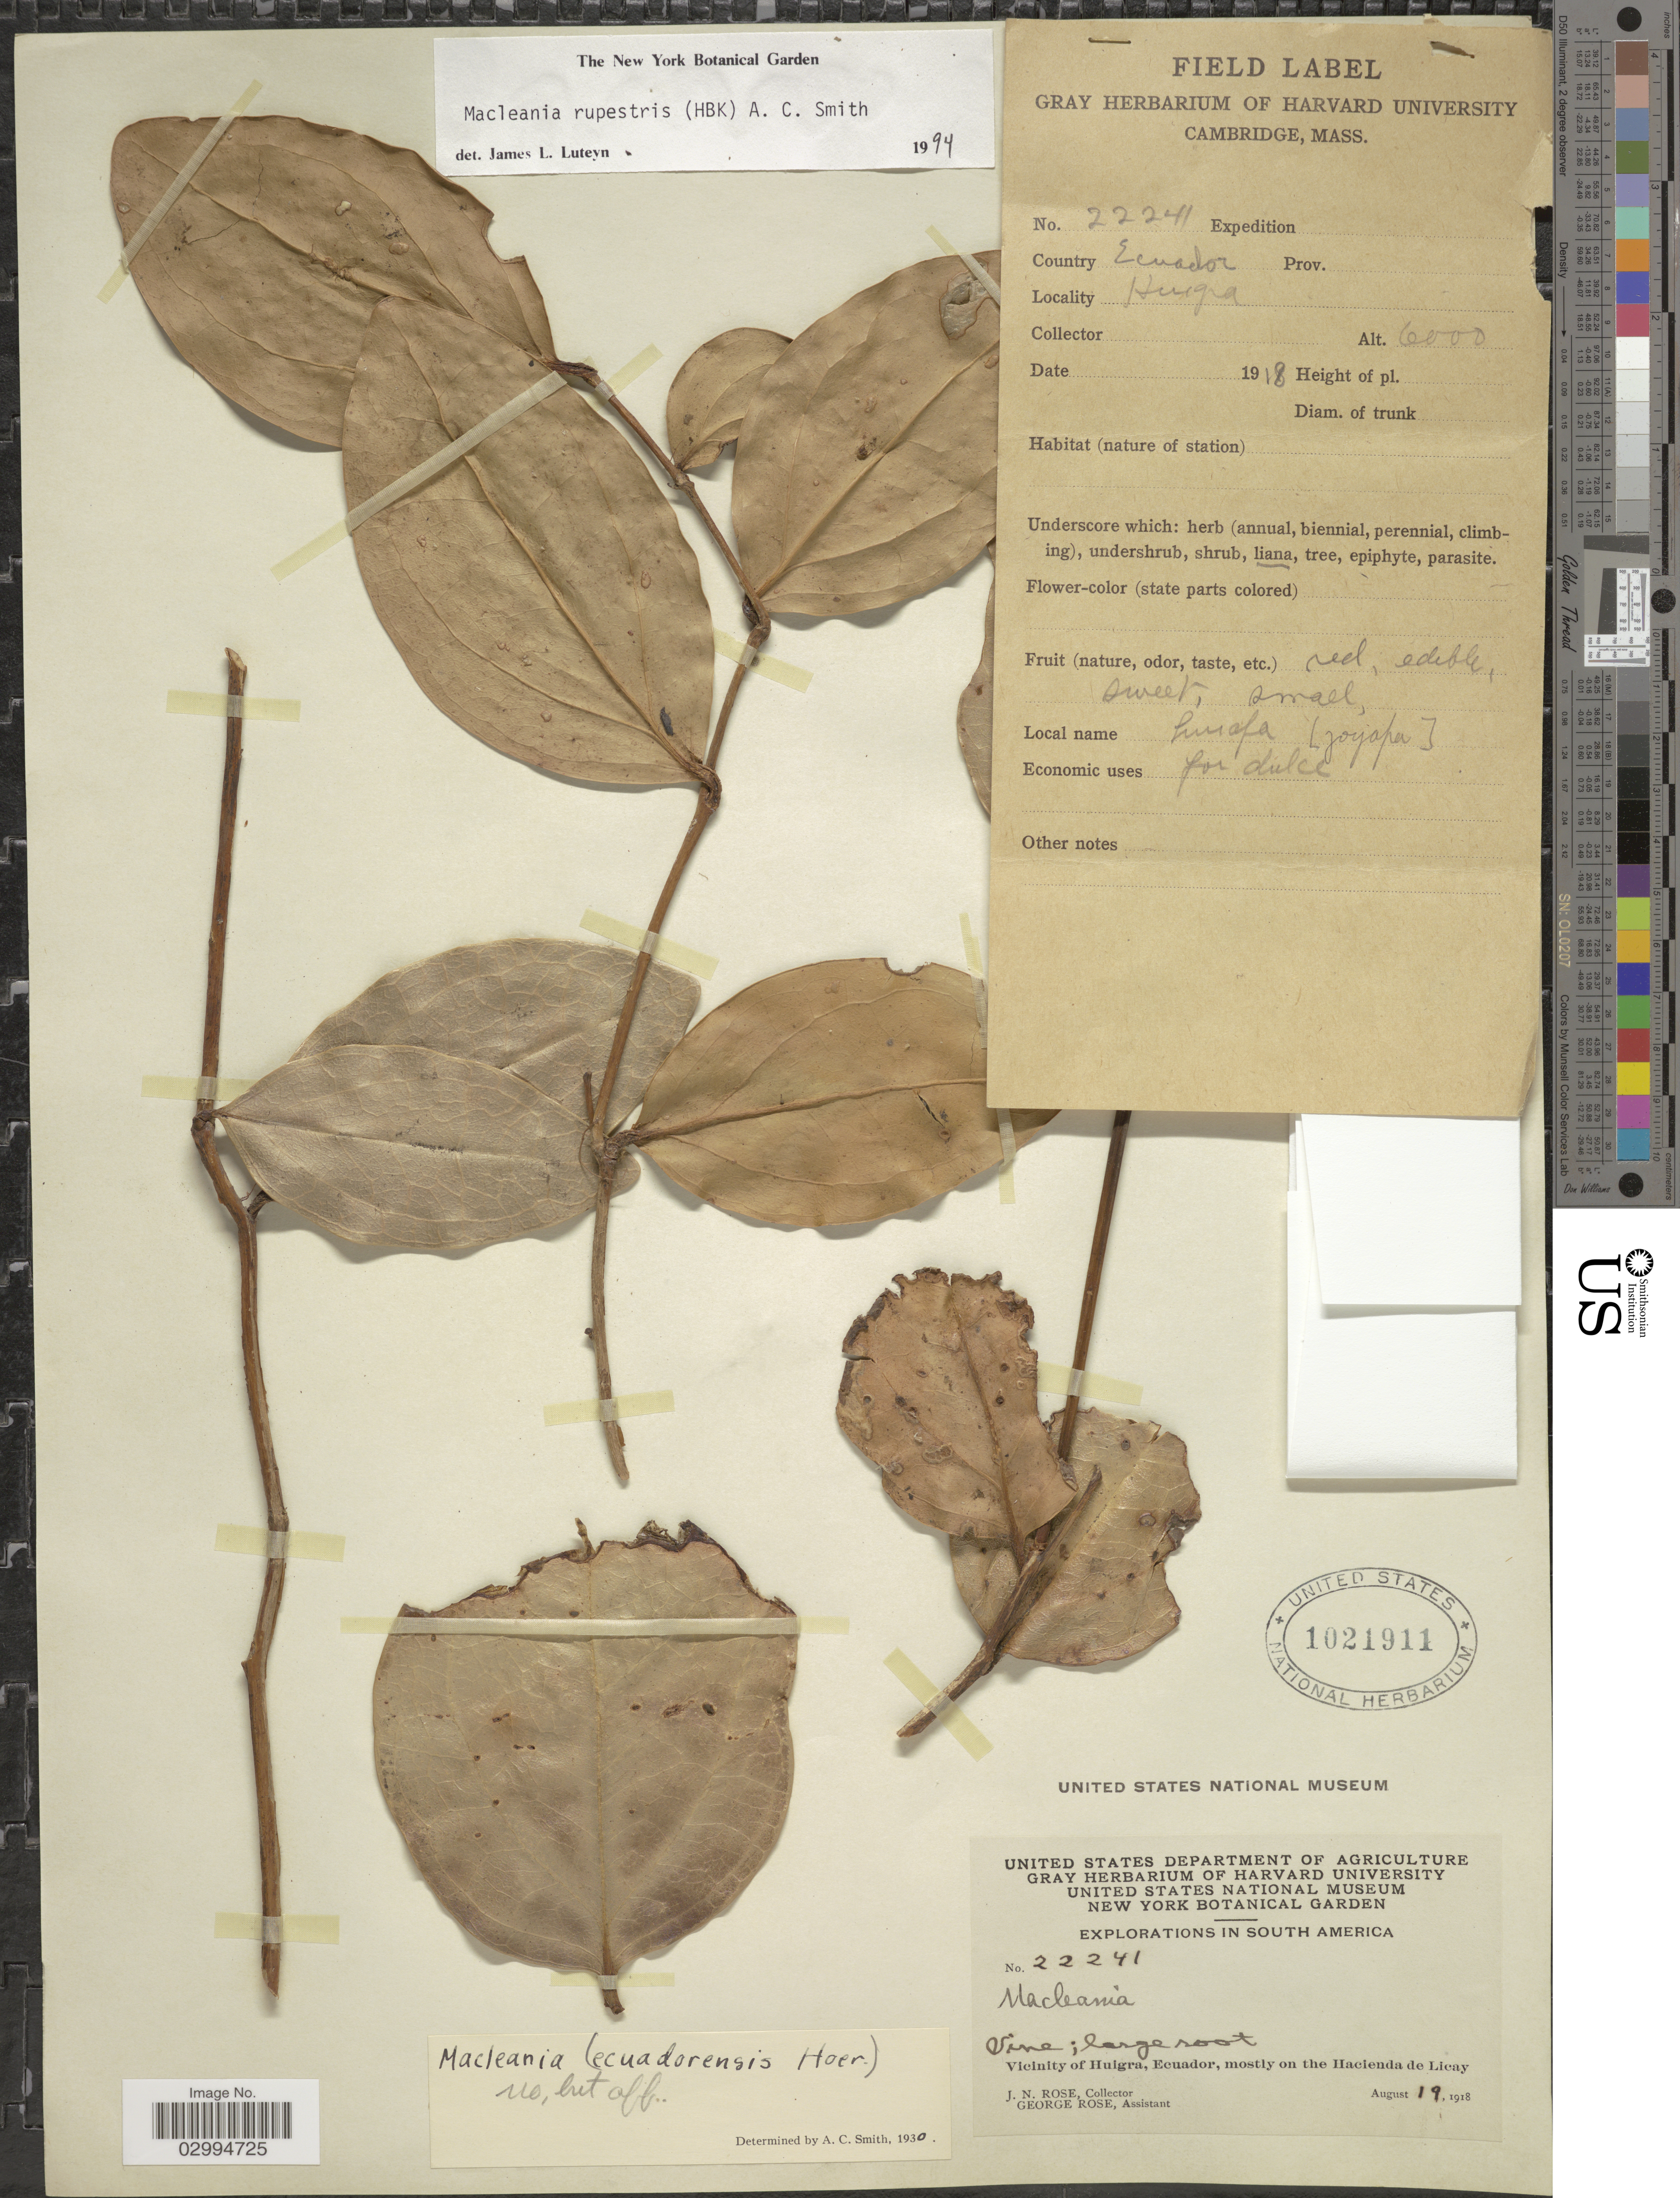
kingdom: Plantae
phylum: Tracheophyta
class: Magnoliopsida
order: Ericales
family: Ericaceae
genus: Macleania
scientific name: Macleania rupestris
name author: (Kunth) A.C. Sm.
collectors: J. N. Rose & G. Rose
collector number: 22241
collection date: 1918-08-19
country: Ecuador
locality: Vicinity of Huigra, mostly on the Hacienda de Licay.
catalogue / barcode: US 1021911